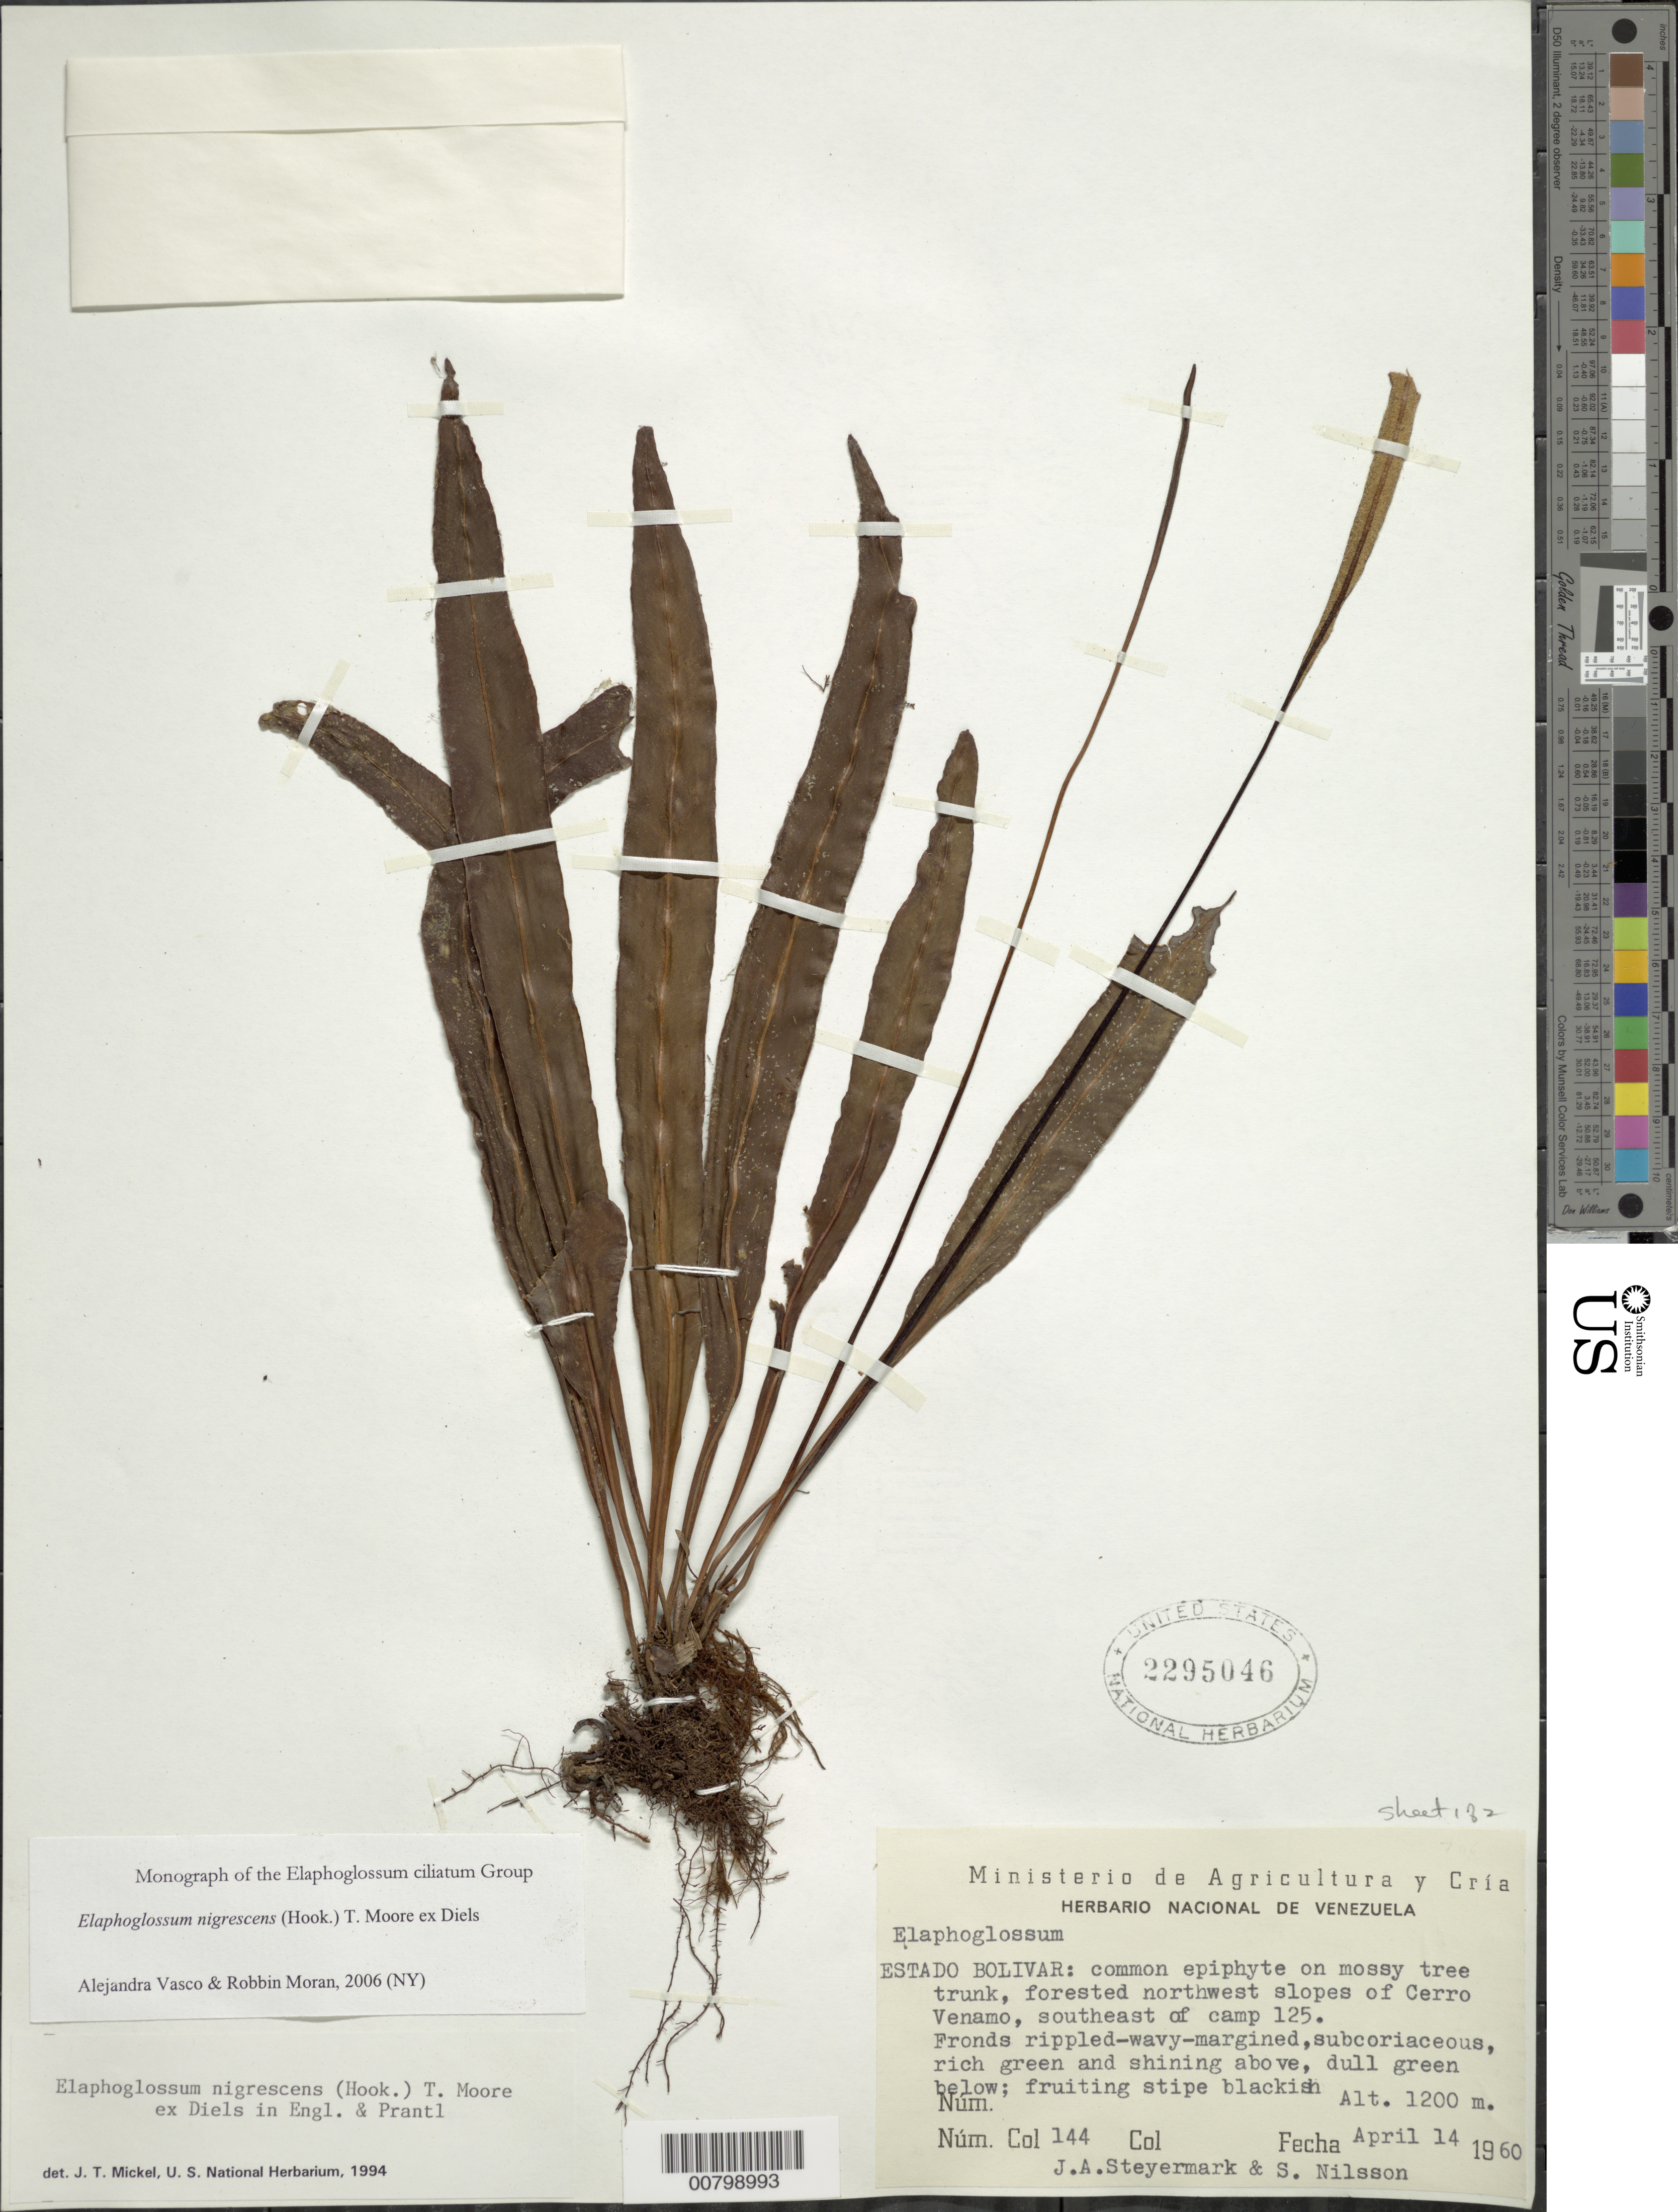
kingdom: Plantae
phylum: Tracheophyta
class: Polypodiopsida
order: Polypodiales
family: Dryopteridaceae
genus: Elaphoglossum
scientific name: Elaphoglossum nigrescens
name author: (Hook.) T. Moore ex Diels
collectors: J. Steyermark & S. Nilsson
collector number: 60 144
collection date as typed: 14-Apr-60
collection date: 1960-04-14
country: Venezuela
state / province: Bolívar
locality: Cerro Venamo, NW slopes, SE of campamento 125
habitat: Forested slopes; on mossy tree trunk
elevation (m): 1200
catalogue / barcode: US 2295046